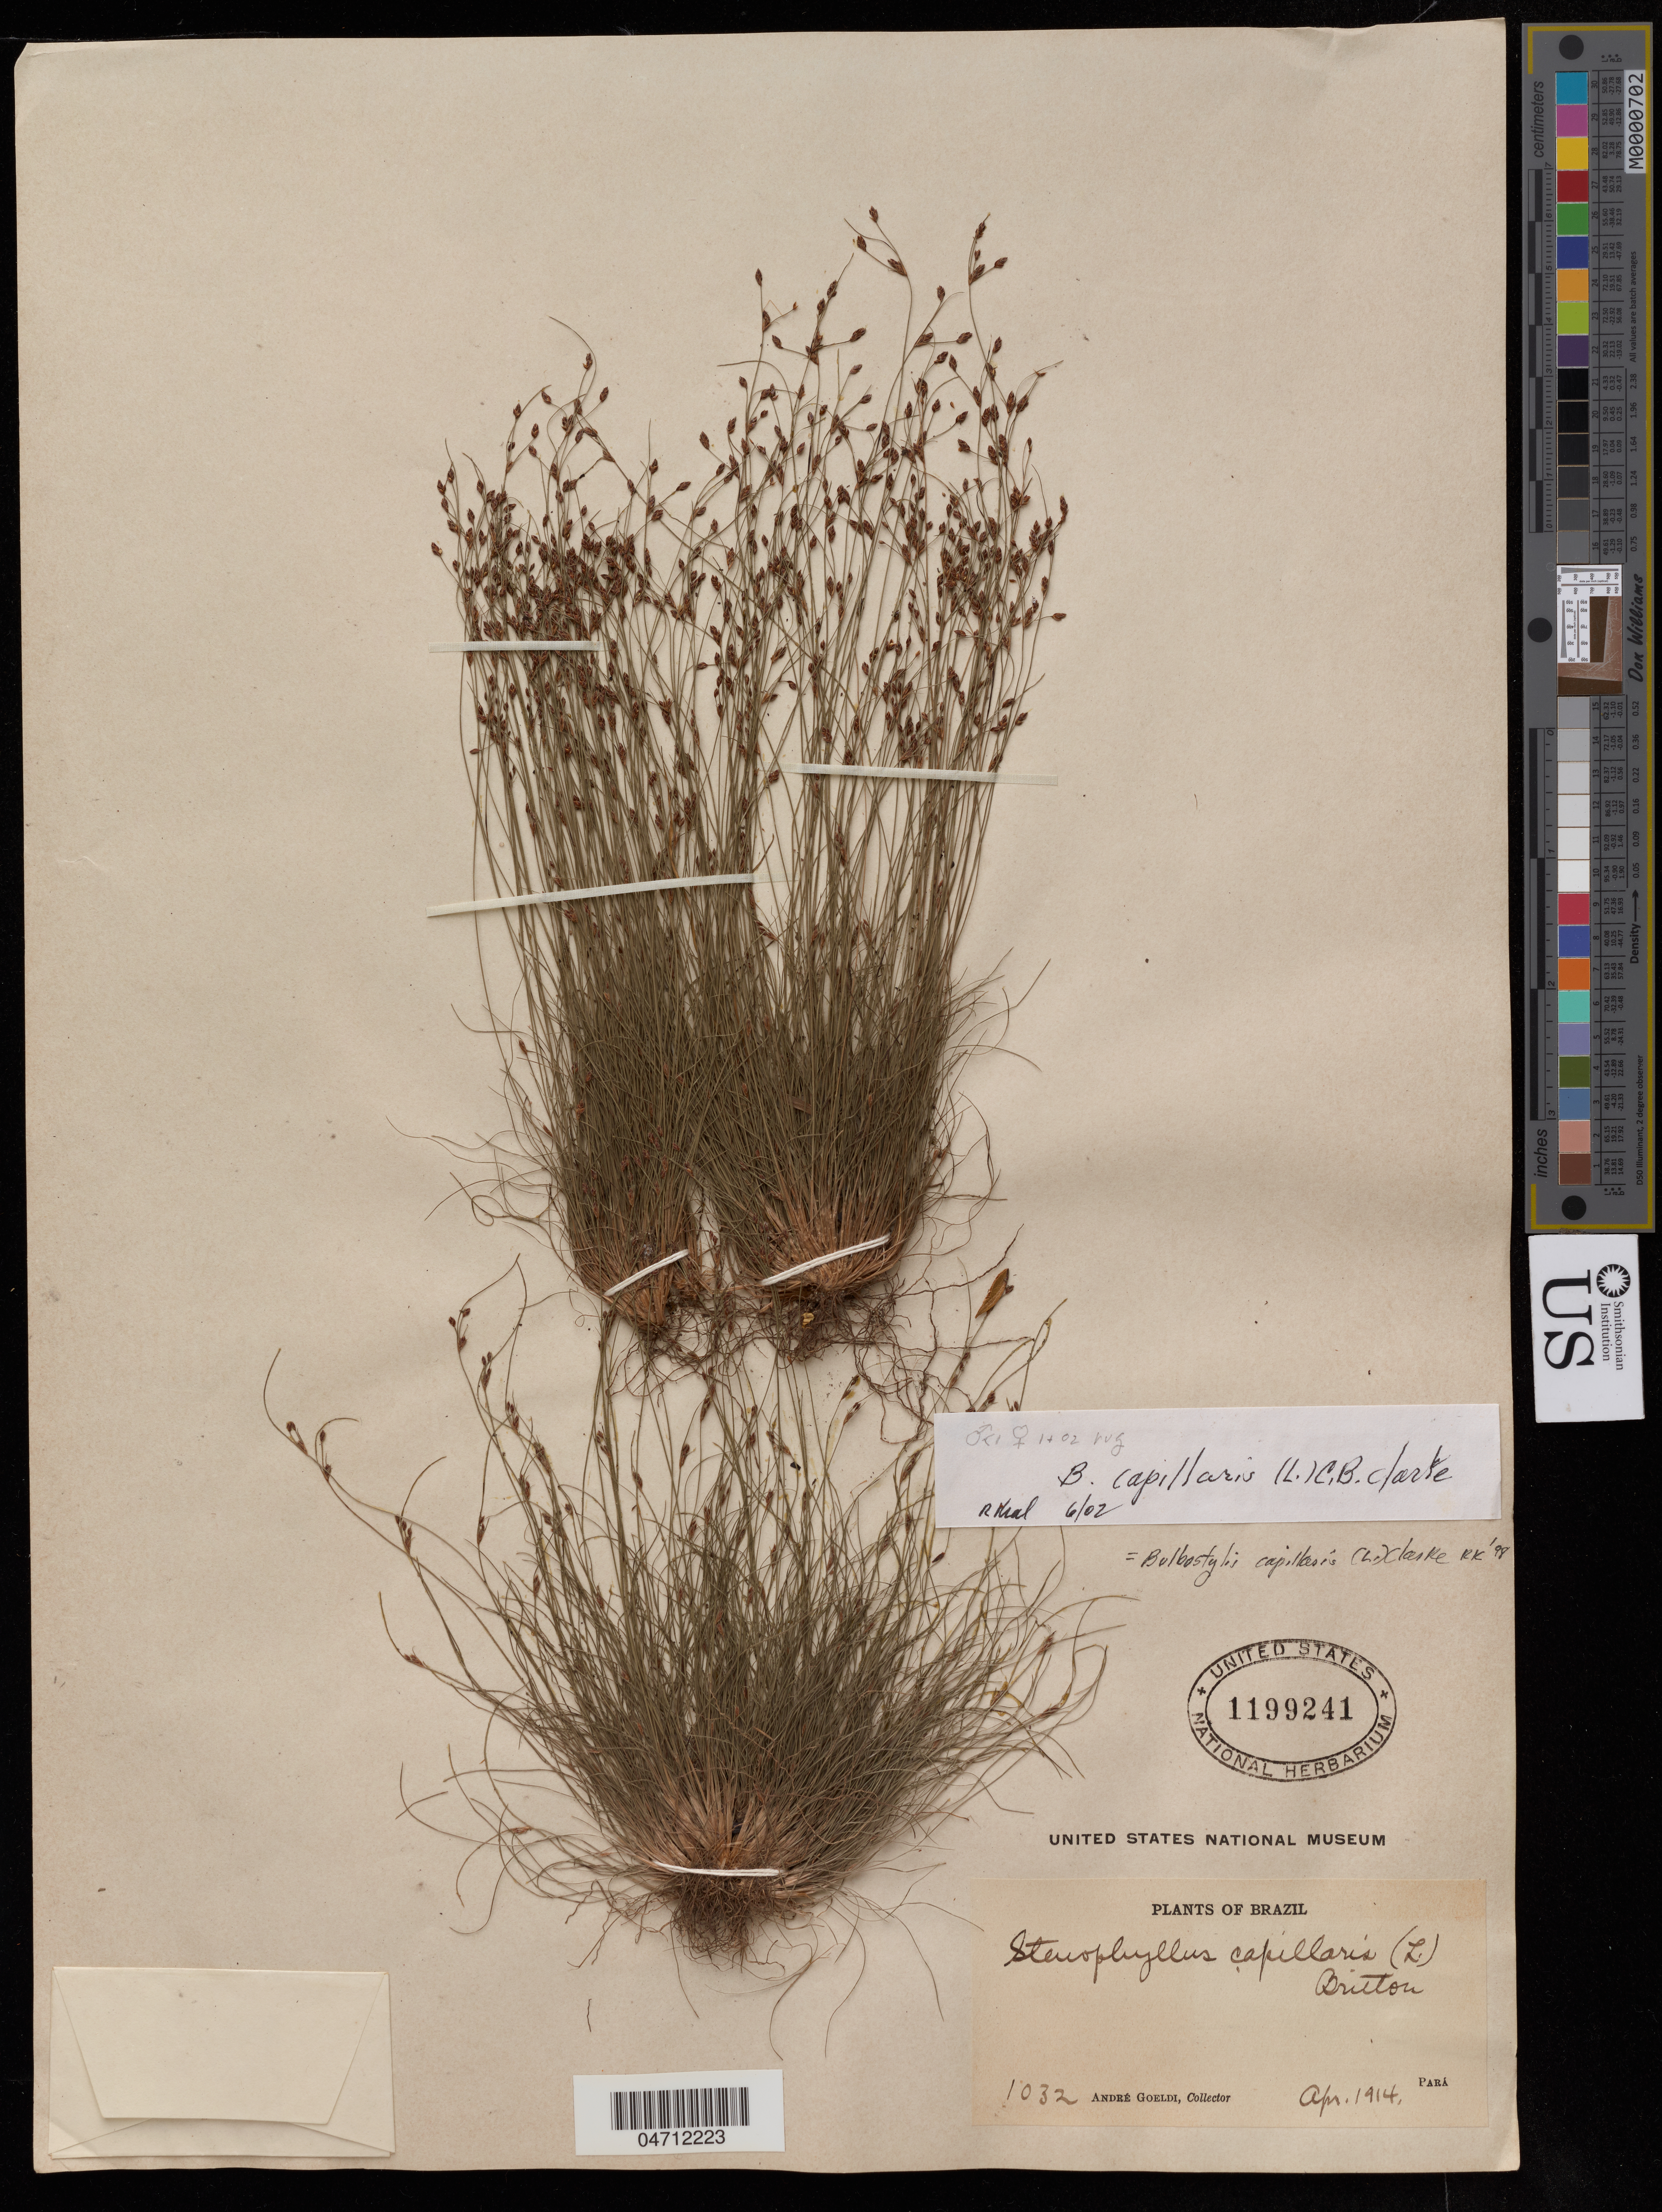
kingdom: Plantae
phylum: Tracheophyta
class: Liliopsida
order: Poales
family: Cyperaceae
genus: Bulbostylis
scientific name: Bulbostylis capillaris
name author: (L.) Kunth ex C.B. Clarke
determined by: Kral, Robert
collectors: A. Goeldi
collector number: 1032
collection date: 1914-04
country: Brazil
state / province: Pará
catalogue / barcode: US 1199241